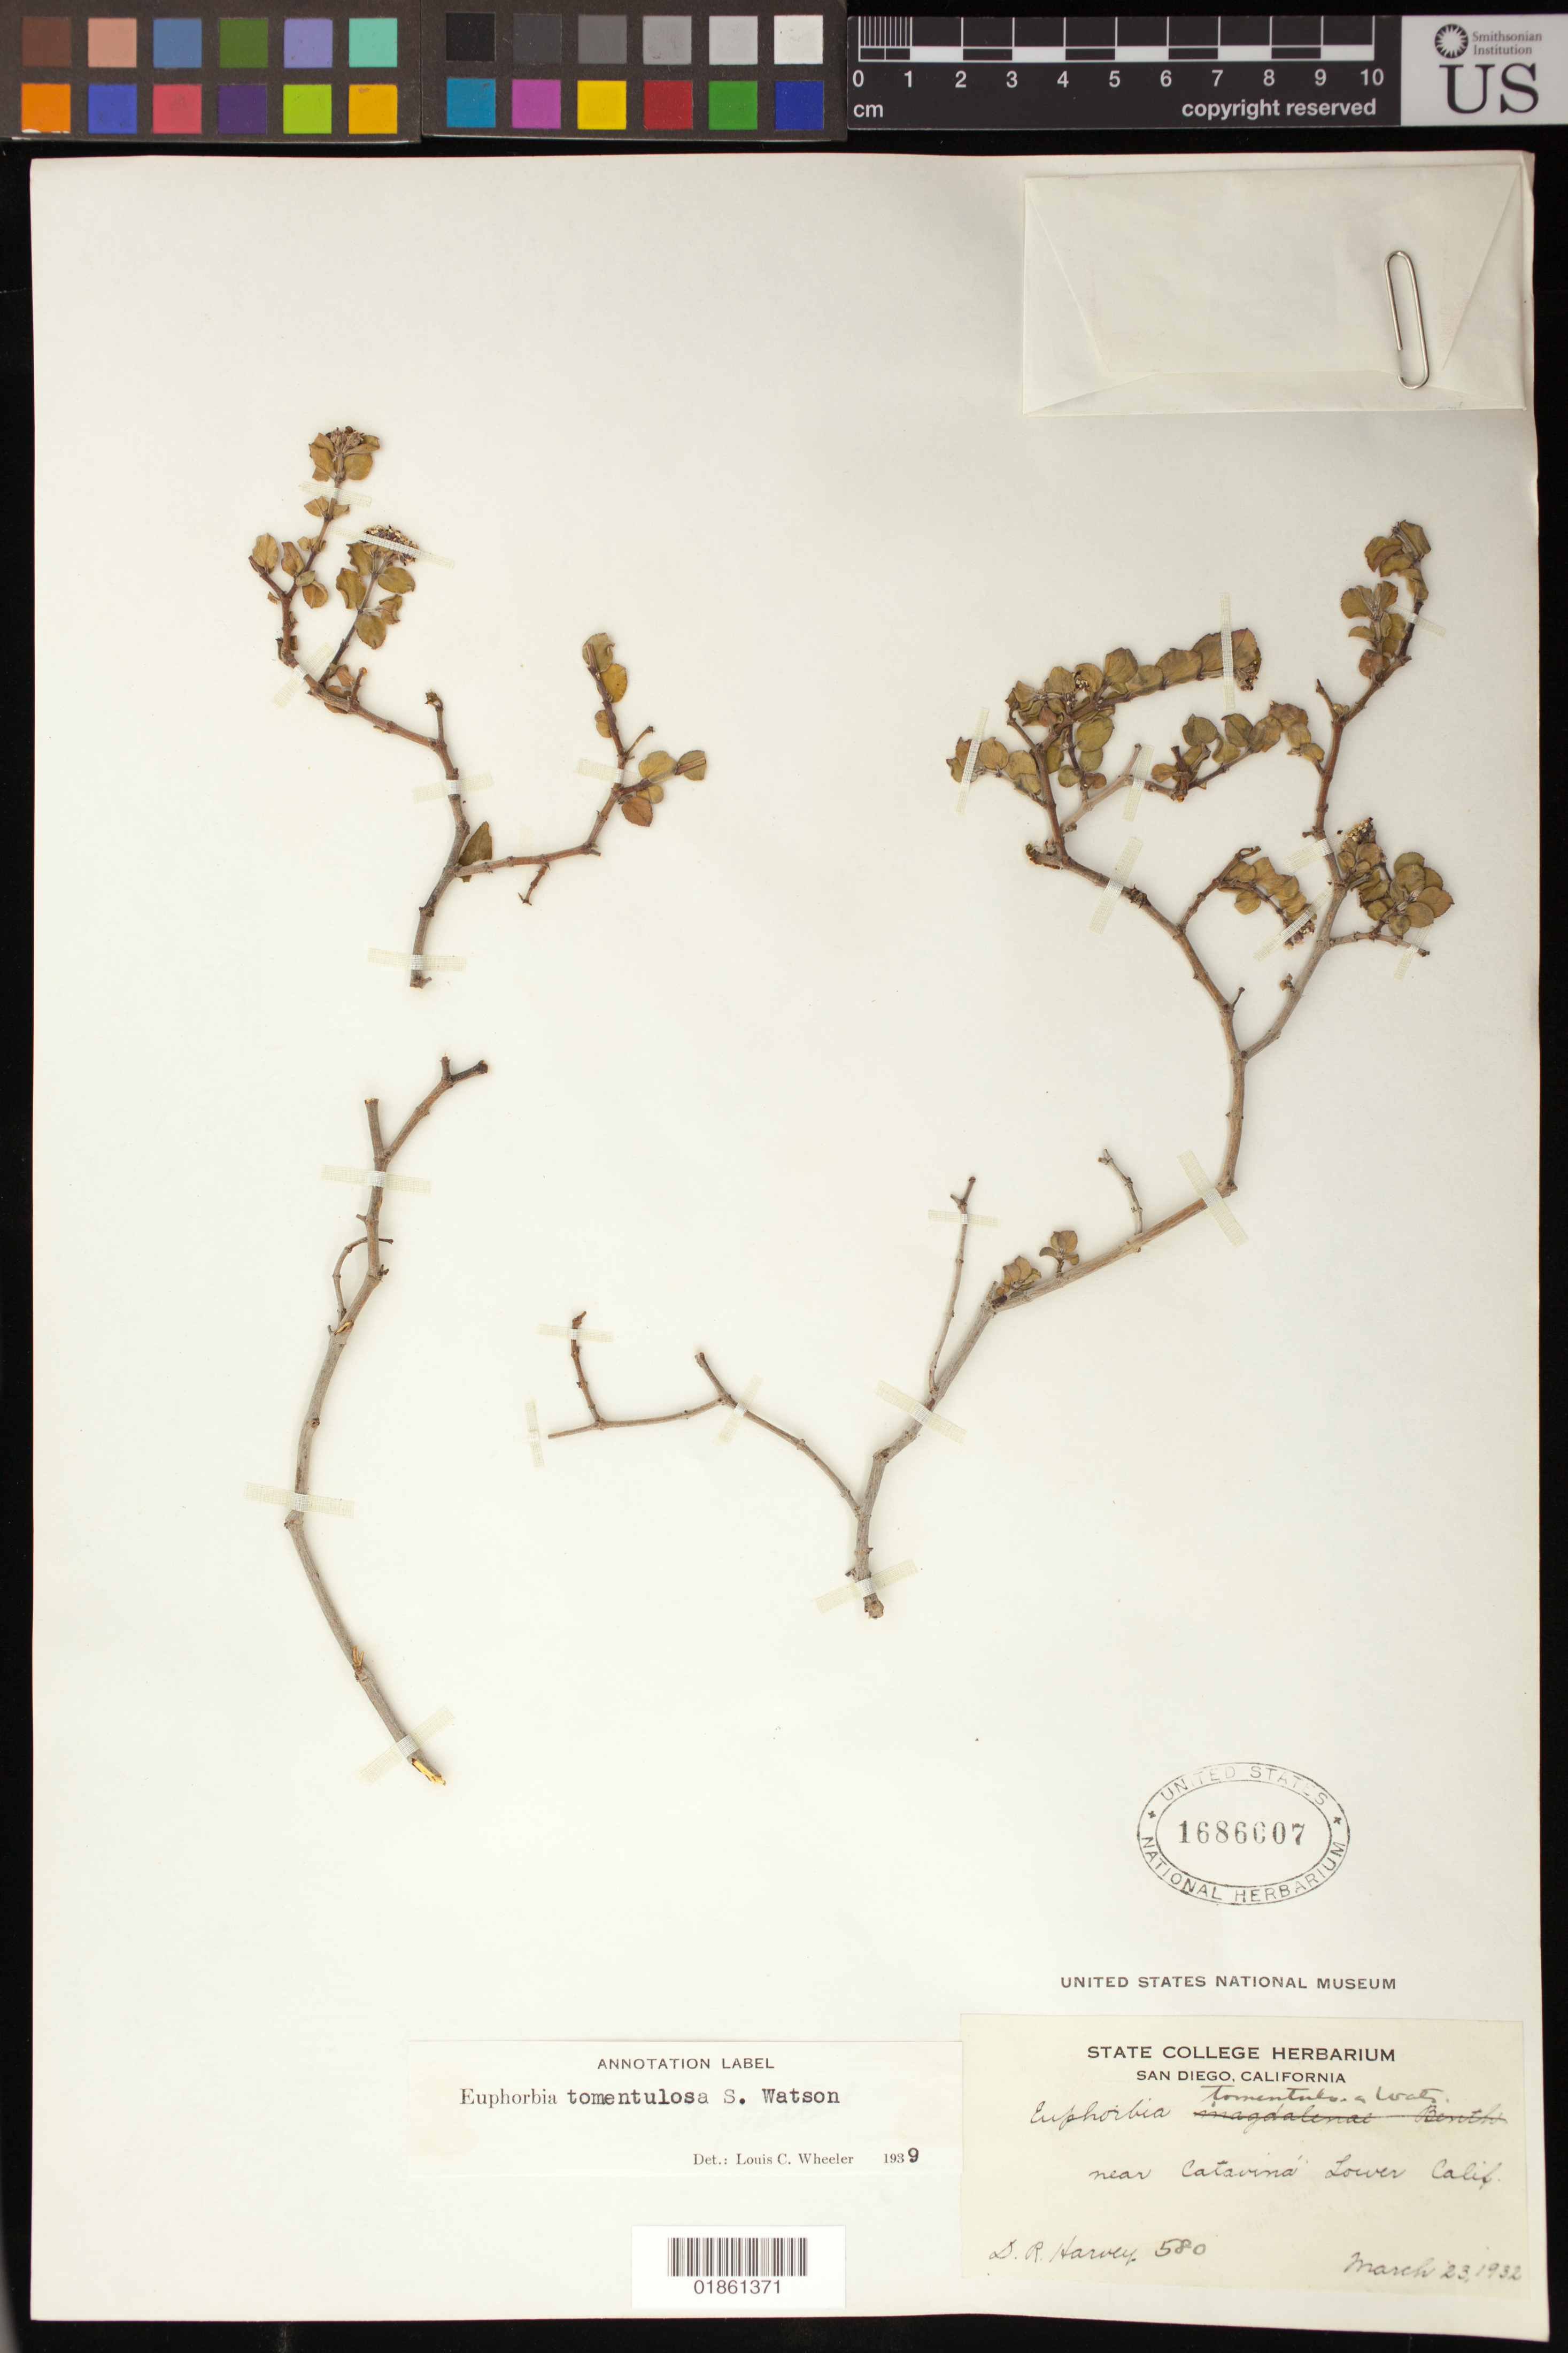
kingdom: Plantae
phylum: Tracheophyta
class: Magnoliopsida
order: Malpighiales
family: Euphorbiaceae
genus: Euphorbia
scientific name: Euphorbia tomentulosa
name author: S. Watson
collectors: D. R. Harvey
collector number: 580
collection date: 1932-03-23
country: Mexico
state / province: Baja California Norte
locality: near Catavina Lower Calif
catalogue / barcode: US 1686007